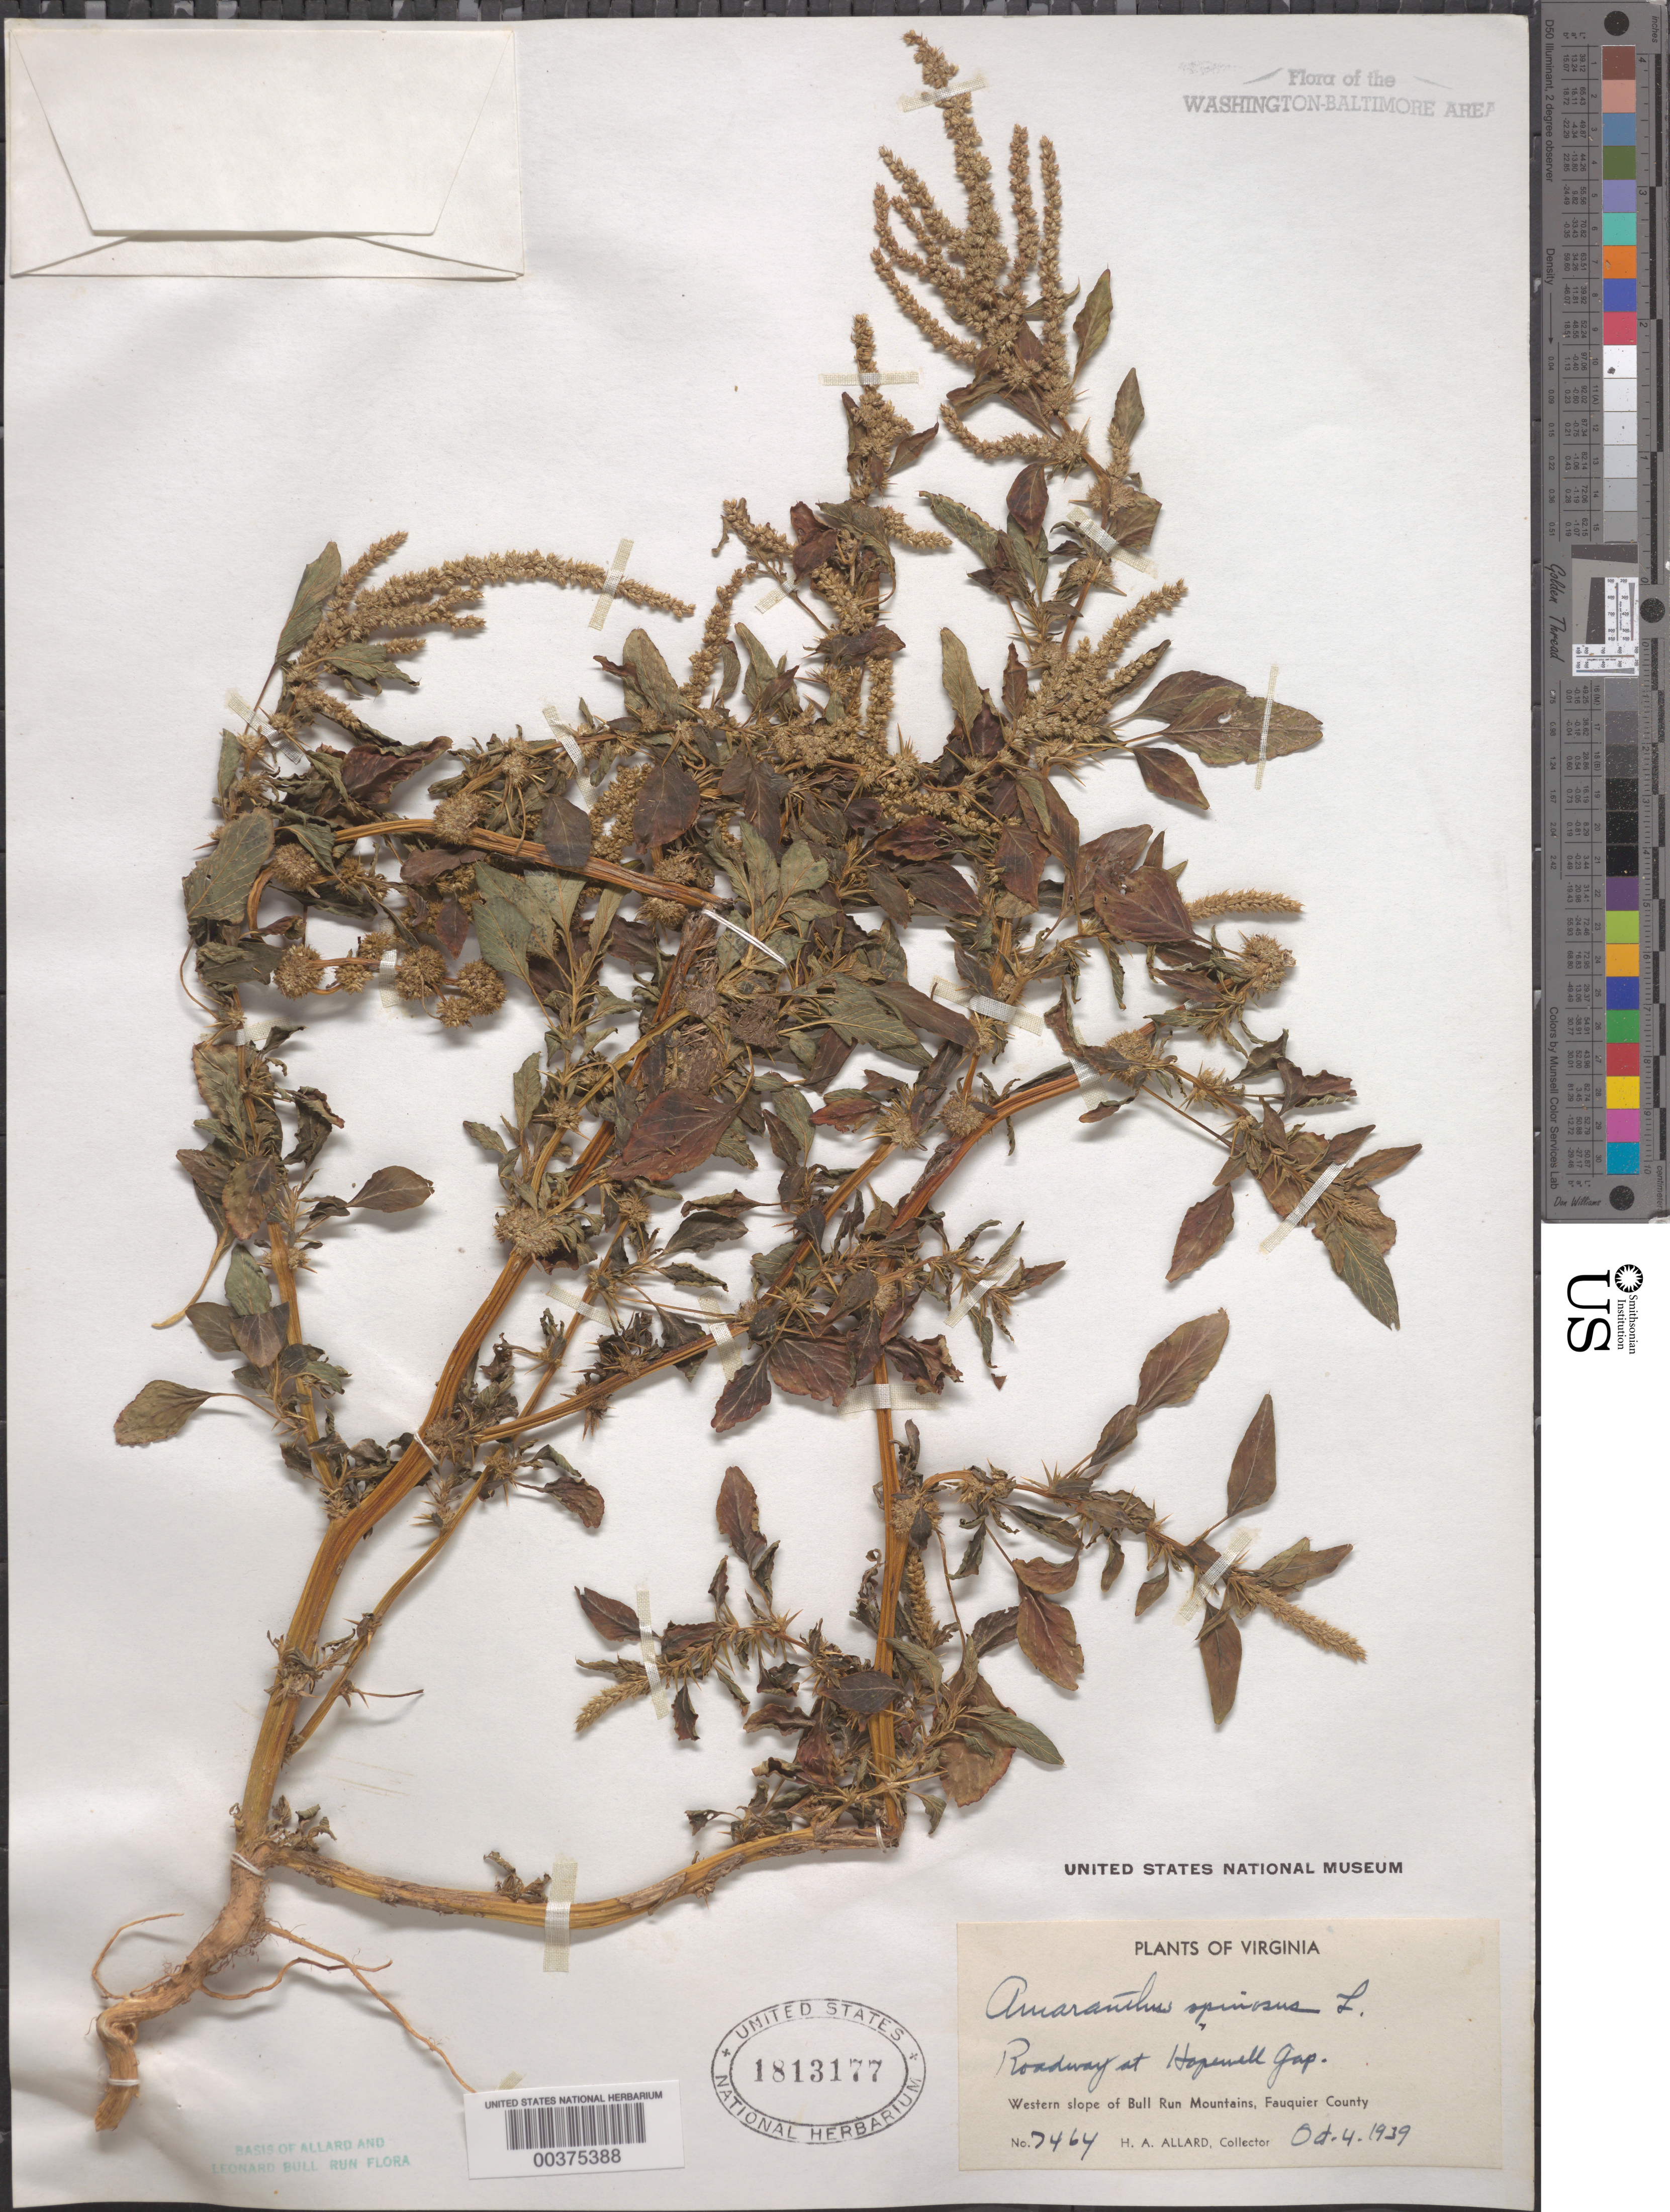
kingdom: Plantae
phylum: Tracheophyta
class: Magnoliopsida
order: Caryophyllales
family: Amaranthaceae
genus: Amaranthus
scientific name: Amaranthus spinosus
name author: L.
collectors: H. A. Allard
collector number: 7464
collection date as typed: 04 Oct 1939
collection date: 1939-10-04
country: United States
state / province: Virginia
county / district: Fauquier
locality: Hopewell Gap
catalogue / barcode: US 1813177